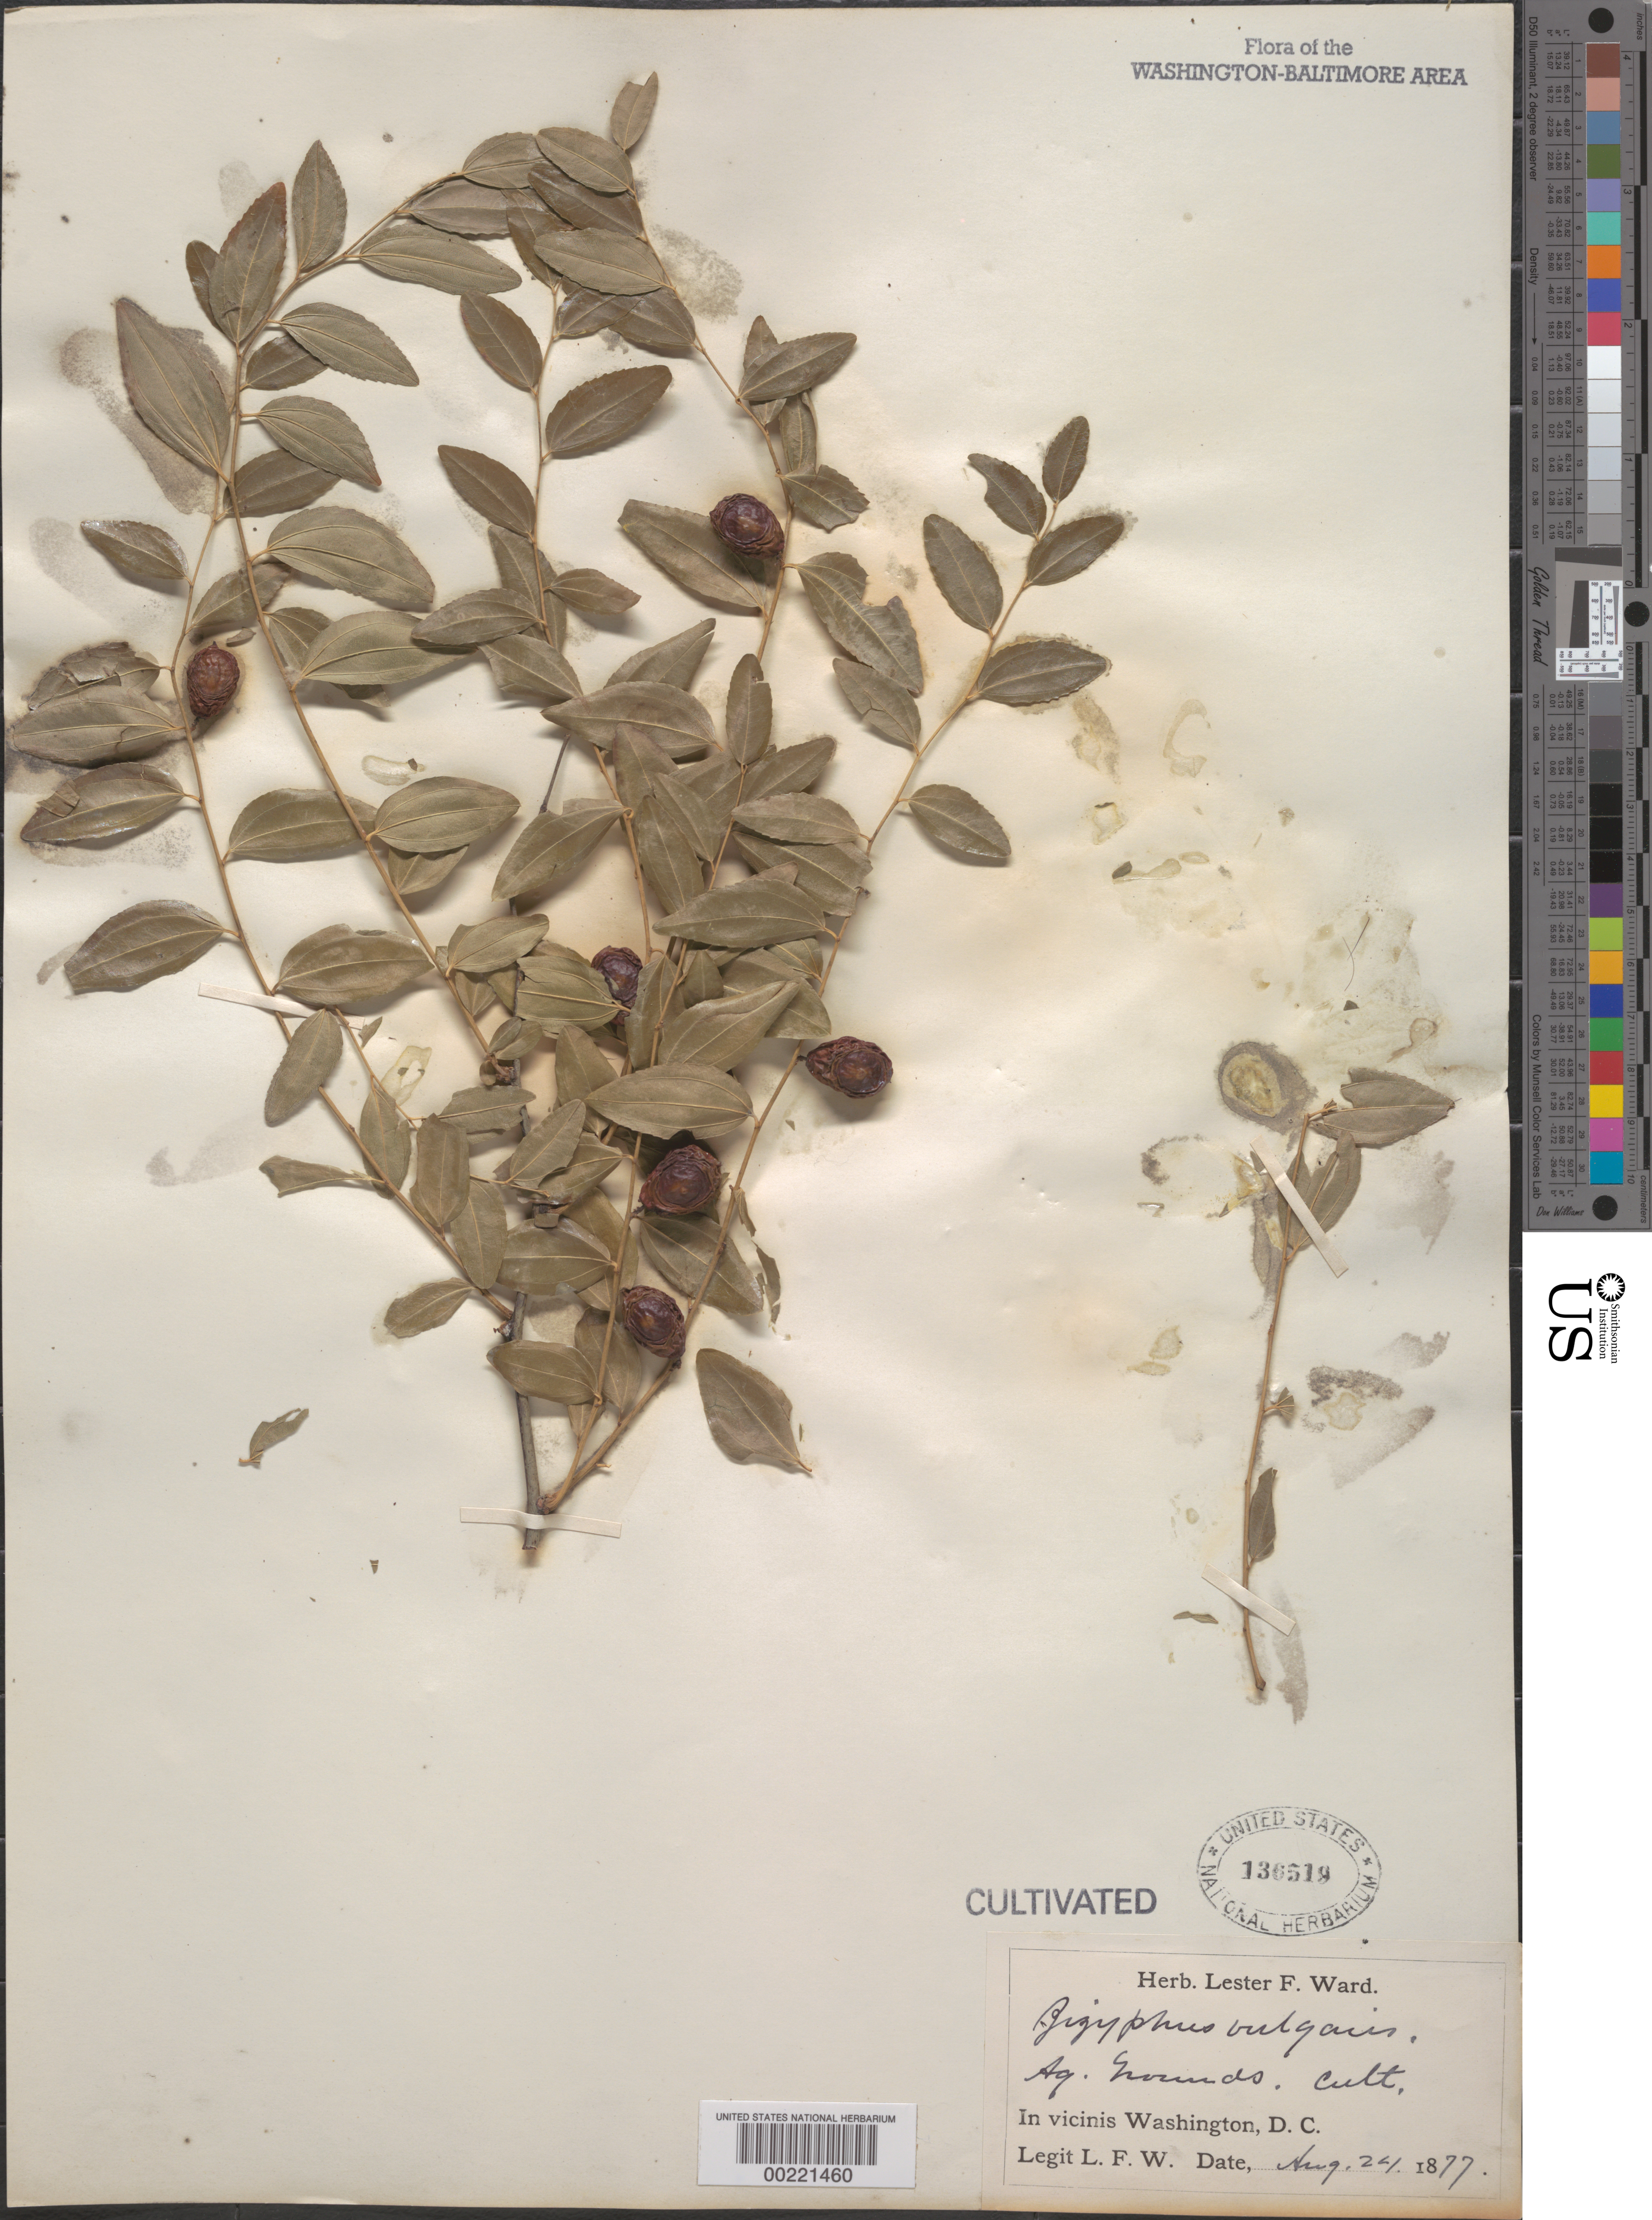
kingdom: Plantae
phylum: Tracheophyta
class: Magnoliopsida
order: Rosales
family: Rhamnaceae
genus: Ziziphus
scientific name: Ziziphus vulgaris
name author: Lam.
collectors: L. F. Ward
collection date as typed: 24 Aug 1877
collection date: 1877-08-24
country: United States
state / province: District of Columbia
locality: Department of Agriculture grounds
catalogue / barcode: US 136519